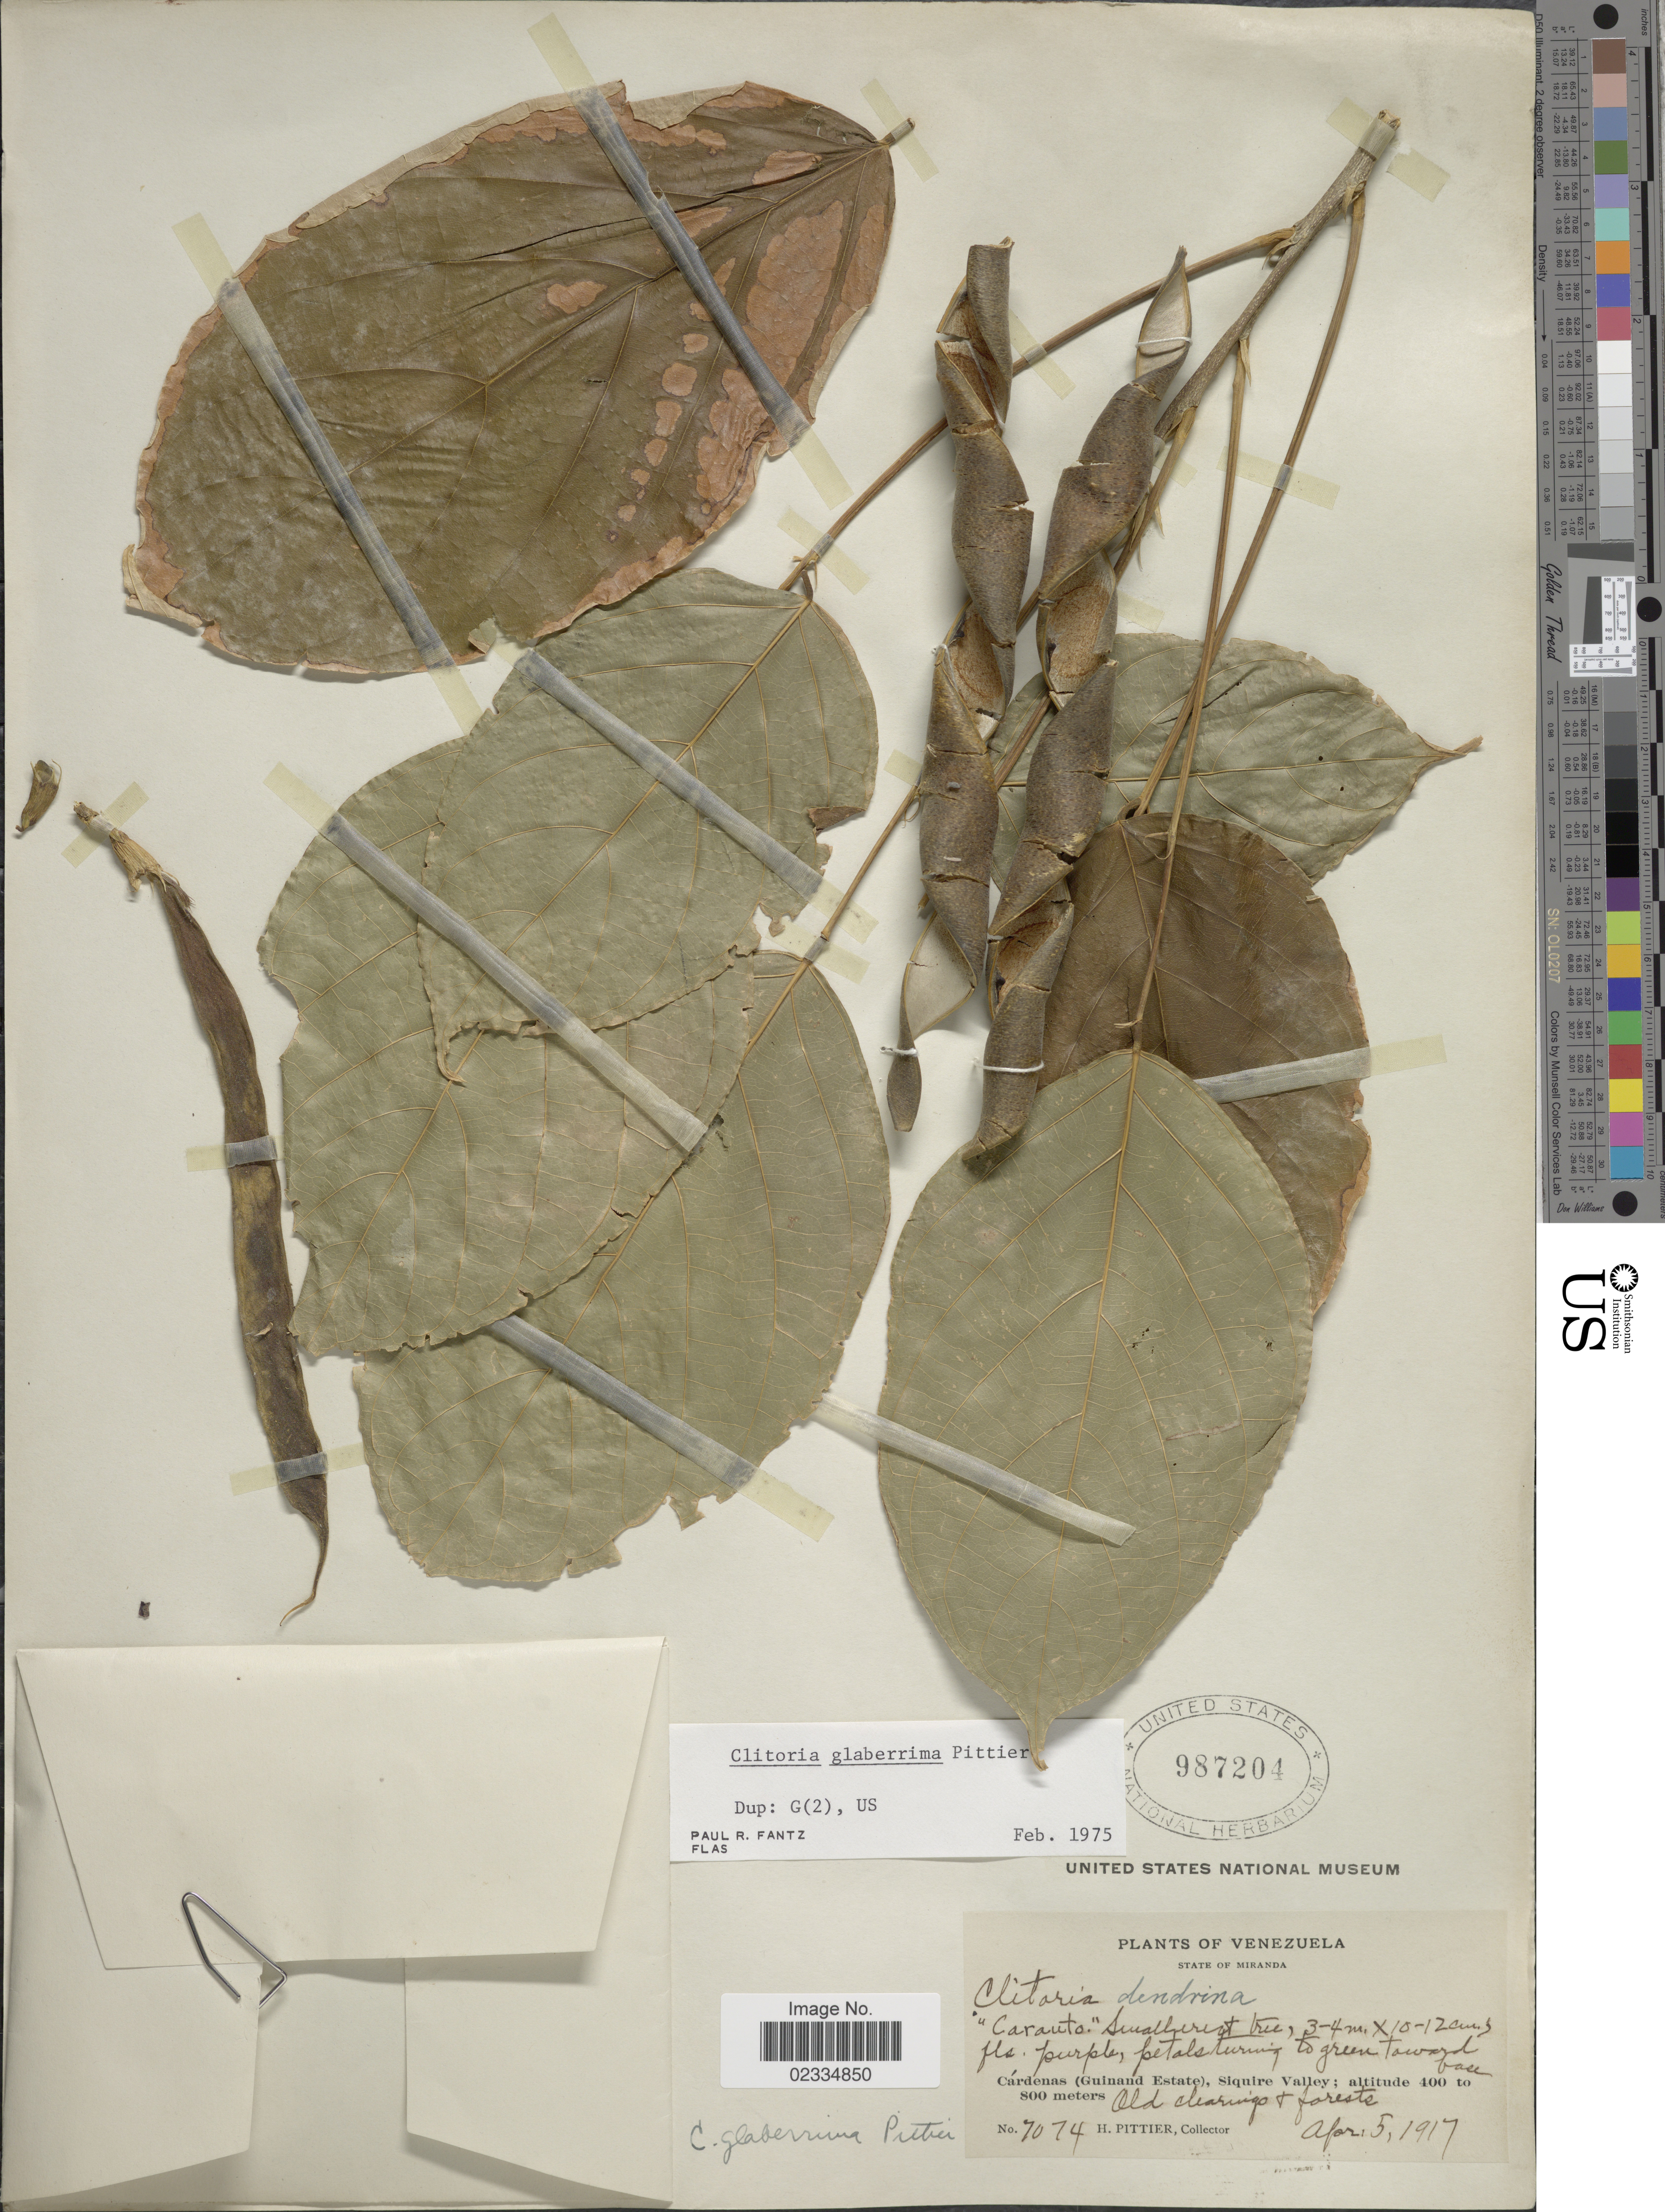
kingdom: Plantae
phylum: Tracheophyta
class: Magnoliopsida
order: Fabales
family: Fabaceae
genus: Clitoria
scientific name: Clitoria glaberrima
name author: Pittier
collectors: H. F. Pittier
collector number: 7074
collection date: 1917-04-05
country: Venezuela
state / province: Miranda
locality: Cardenas (Guinand Estate), Siquire Valley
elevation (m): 400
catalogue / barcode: US 987204